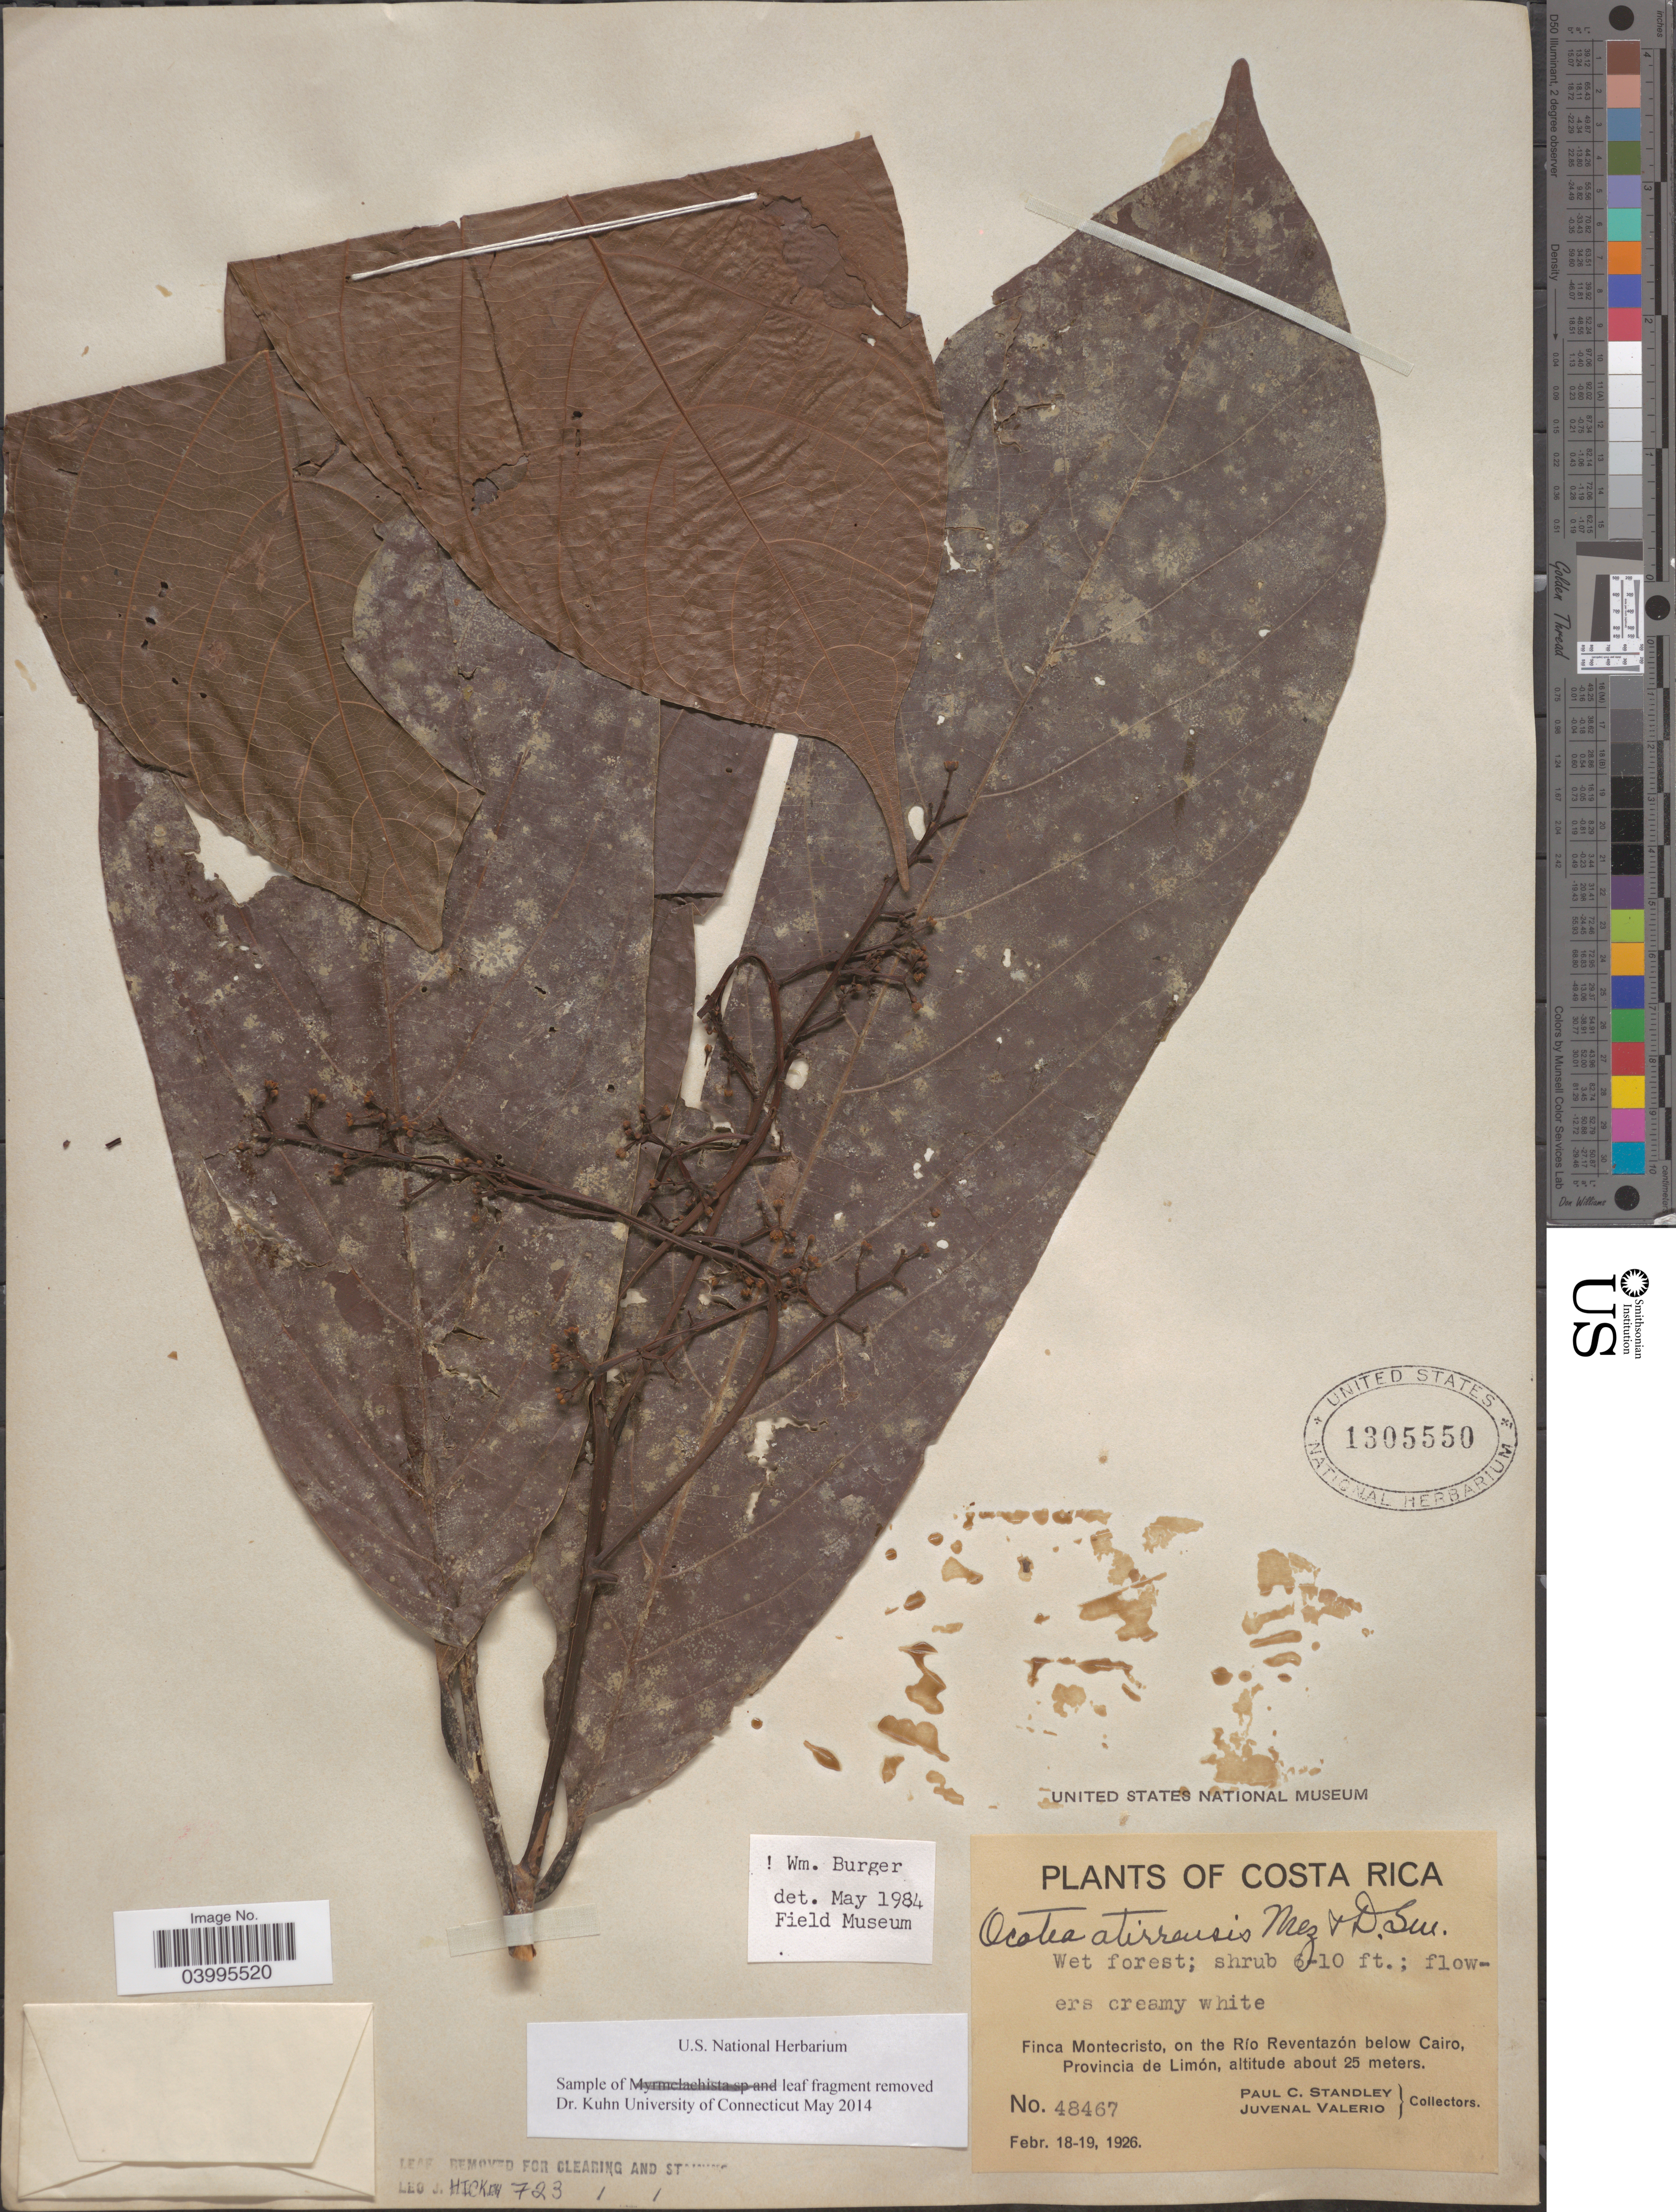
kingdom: Plantae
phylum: Tracheophyta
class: Magnoliopsida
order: Laurales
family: Lauraceae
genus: Ocotea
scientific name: Ocotea atirrensis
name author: Mez & Donn. Sm.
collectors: P. C. Standley & J. Valerio R.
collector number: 48467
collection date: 1926-02-18/1926-02-19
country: Costa Rica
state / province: Limón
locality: Finca Montecristo, on the Río Reventazón below Cairo.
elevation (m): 25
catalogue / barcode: US 1305550